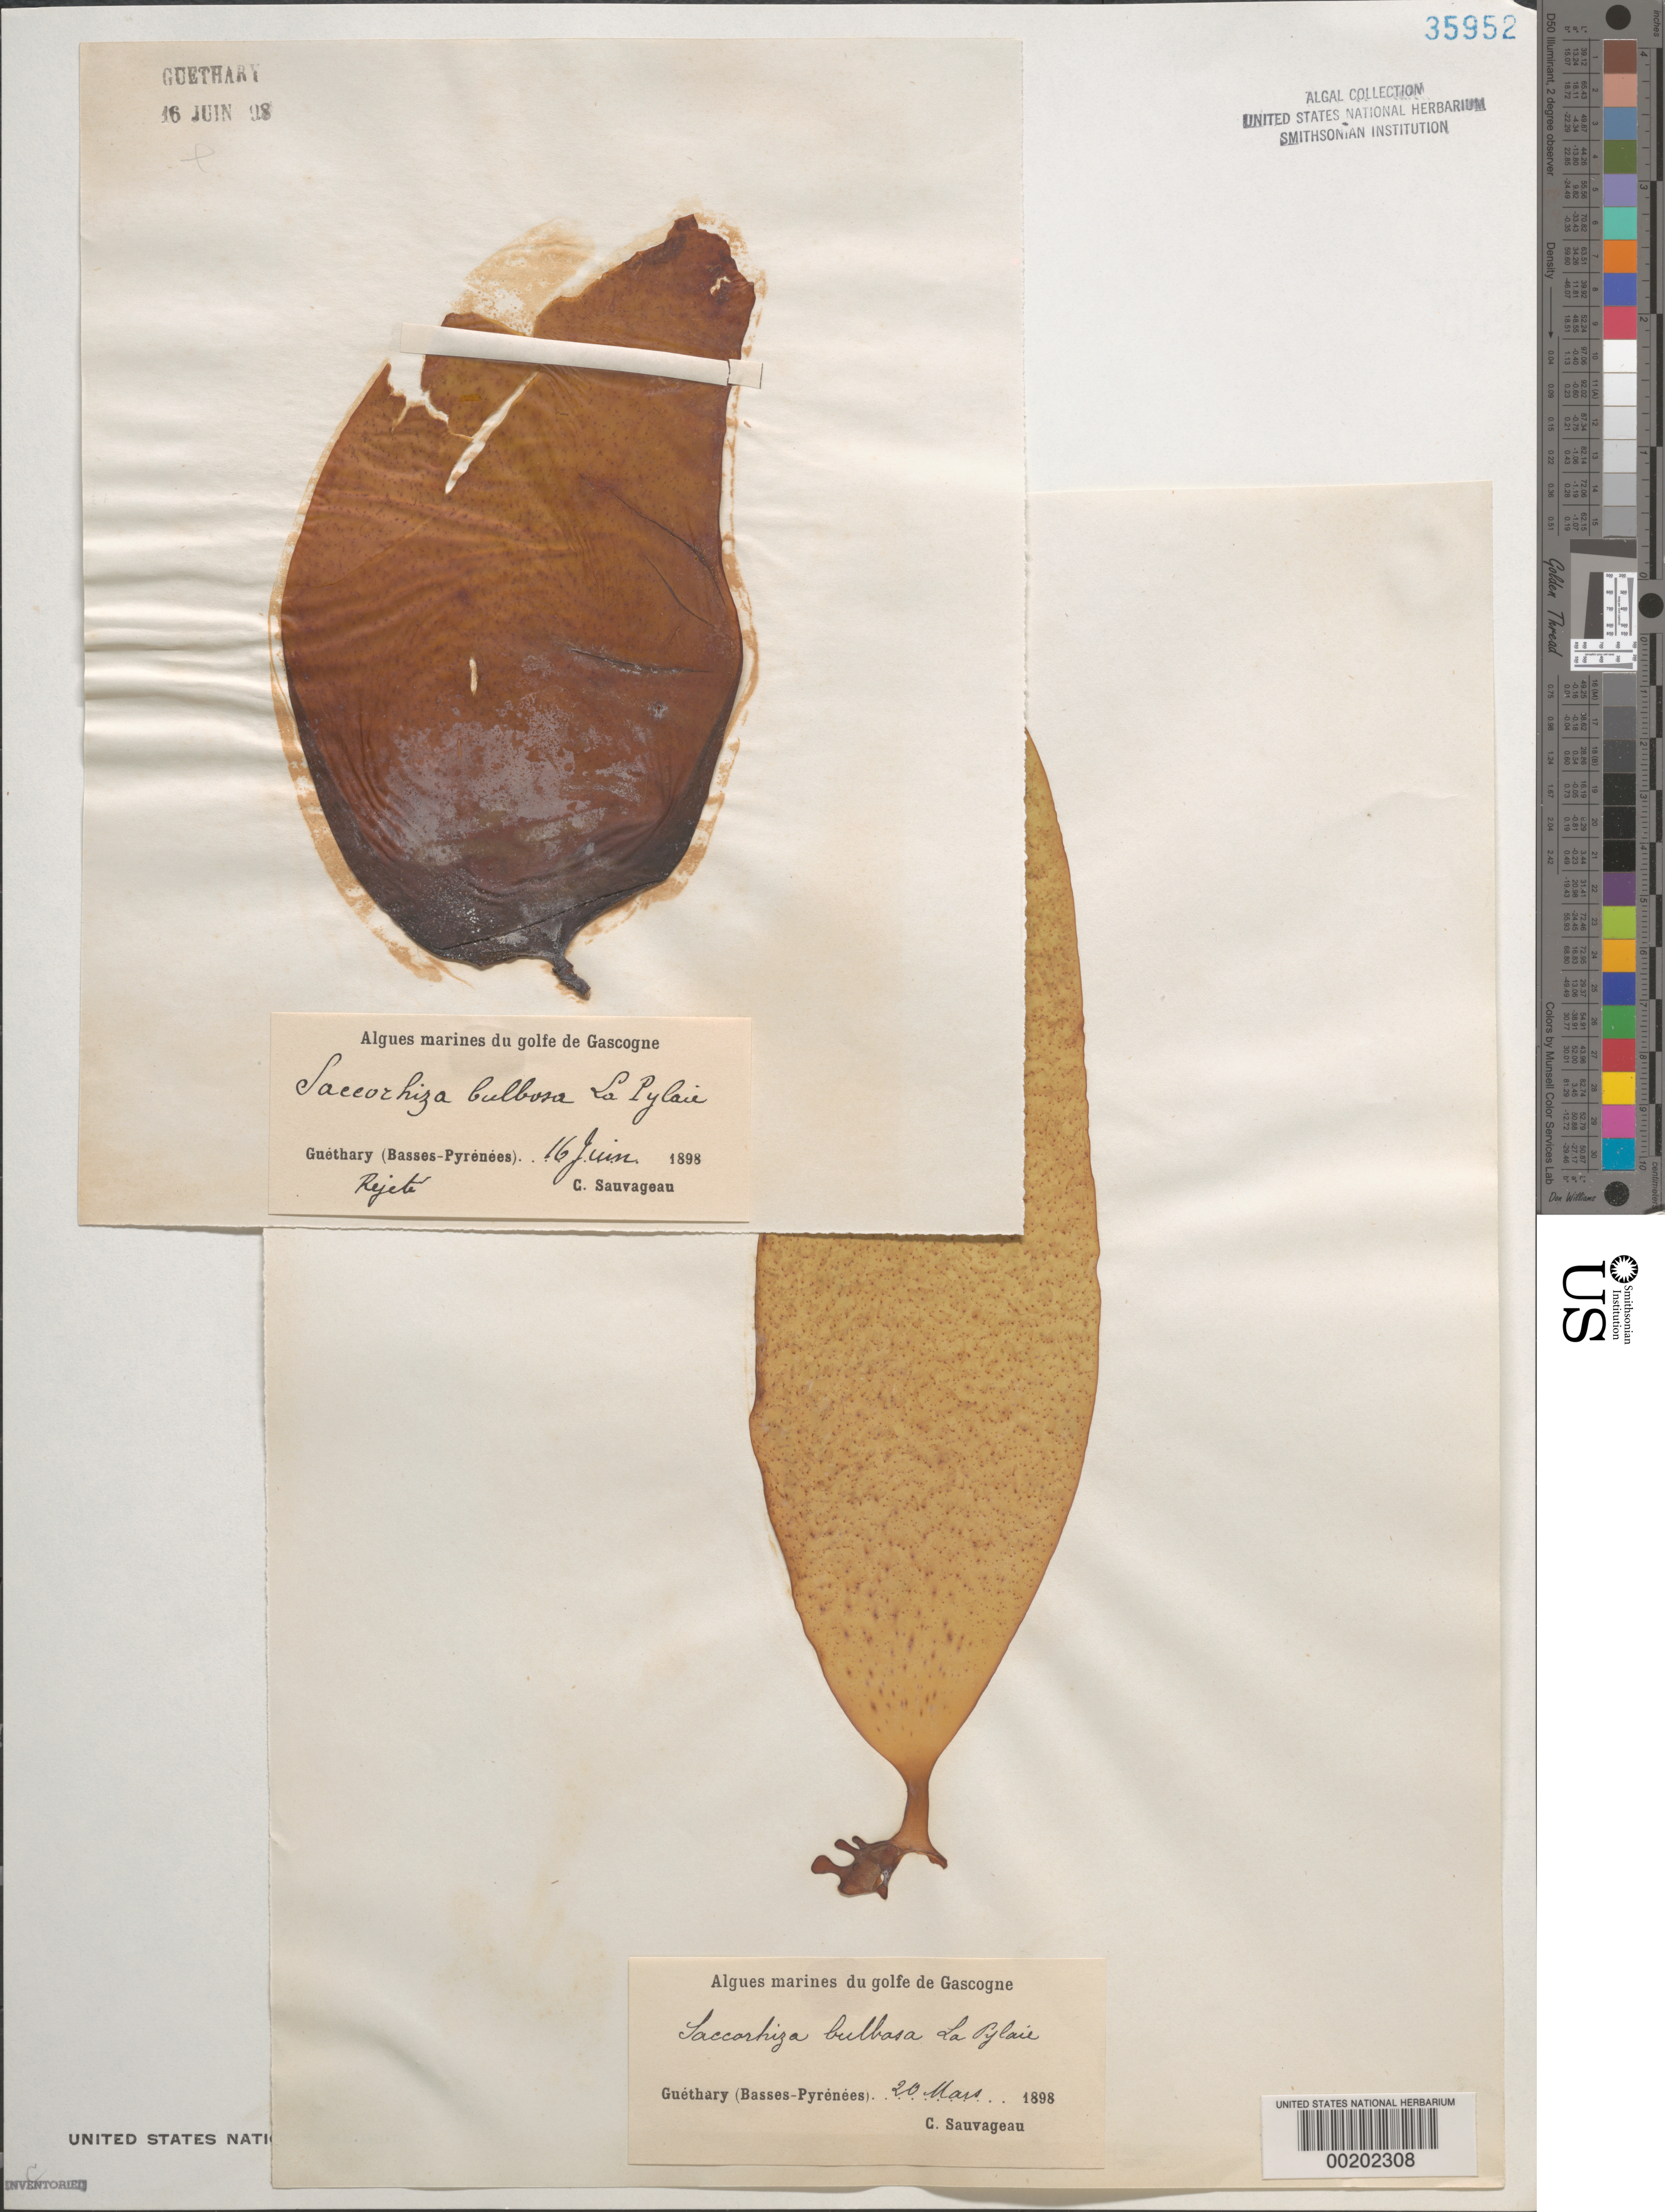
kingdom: Chromista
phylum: Foraminifera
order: Astrorhizida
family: Hyperamminidae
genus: Saccorhiza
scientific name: Saccorhiza polyschides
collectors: C. F. Sauvageau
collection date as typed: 20 Mar 1898 AND 16 Jun 1898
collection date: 1898-03-20,1898-06-16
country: France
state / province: Nouvelle-Aquitaine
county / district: Pyrénées-Atlantiques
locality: Guethary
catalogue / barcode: US 35952